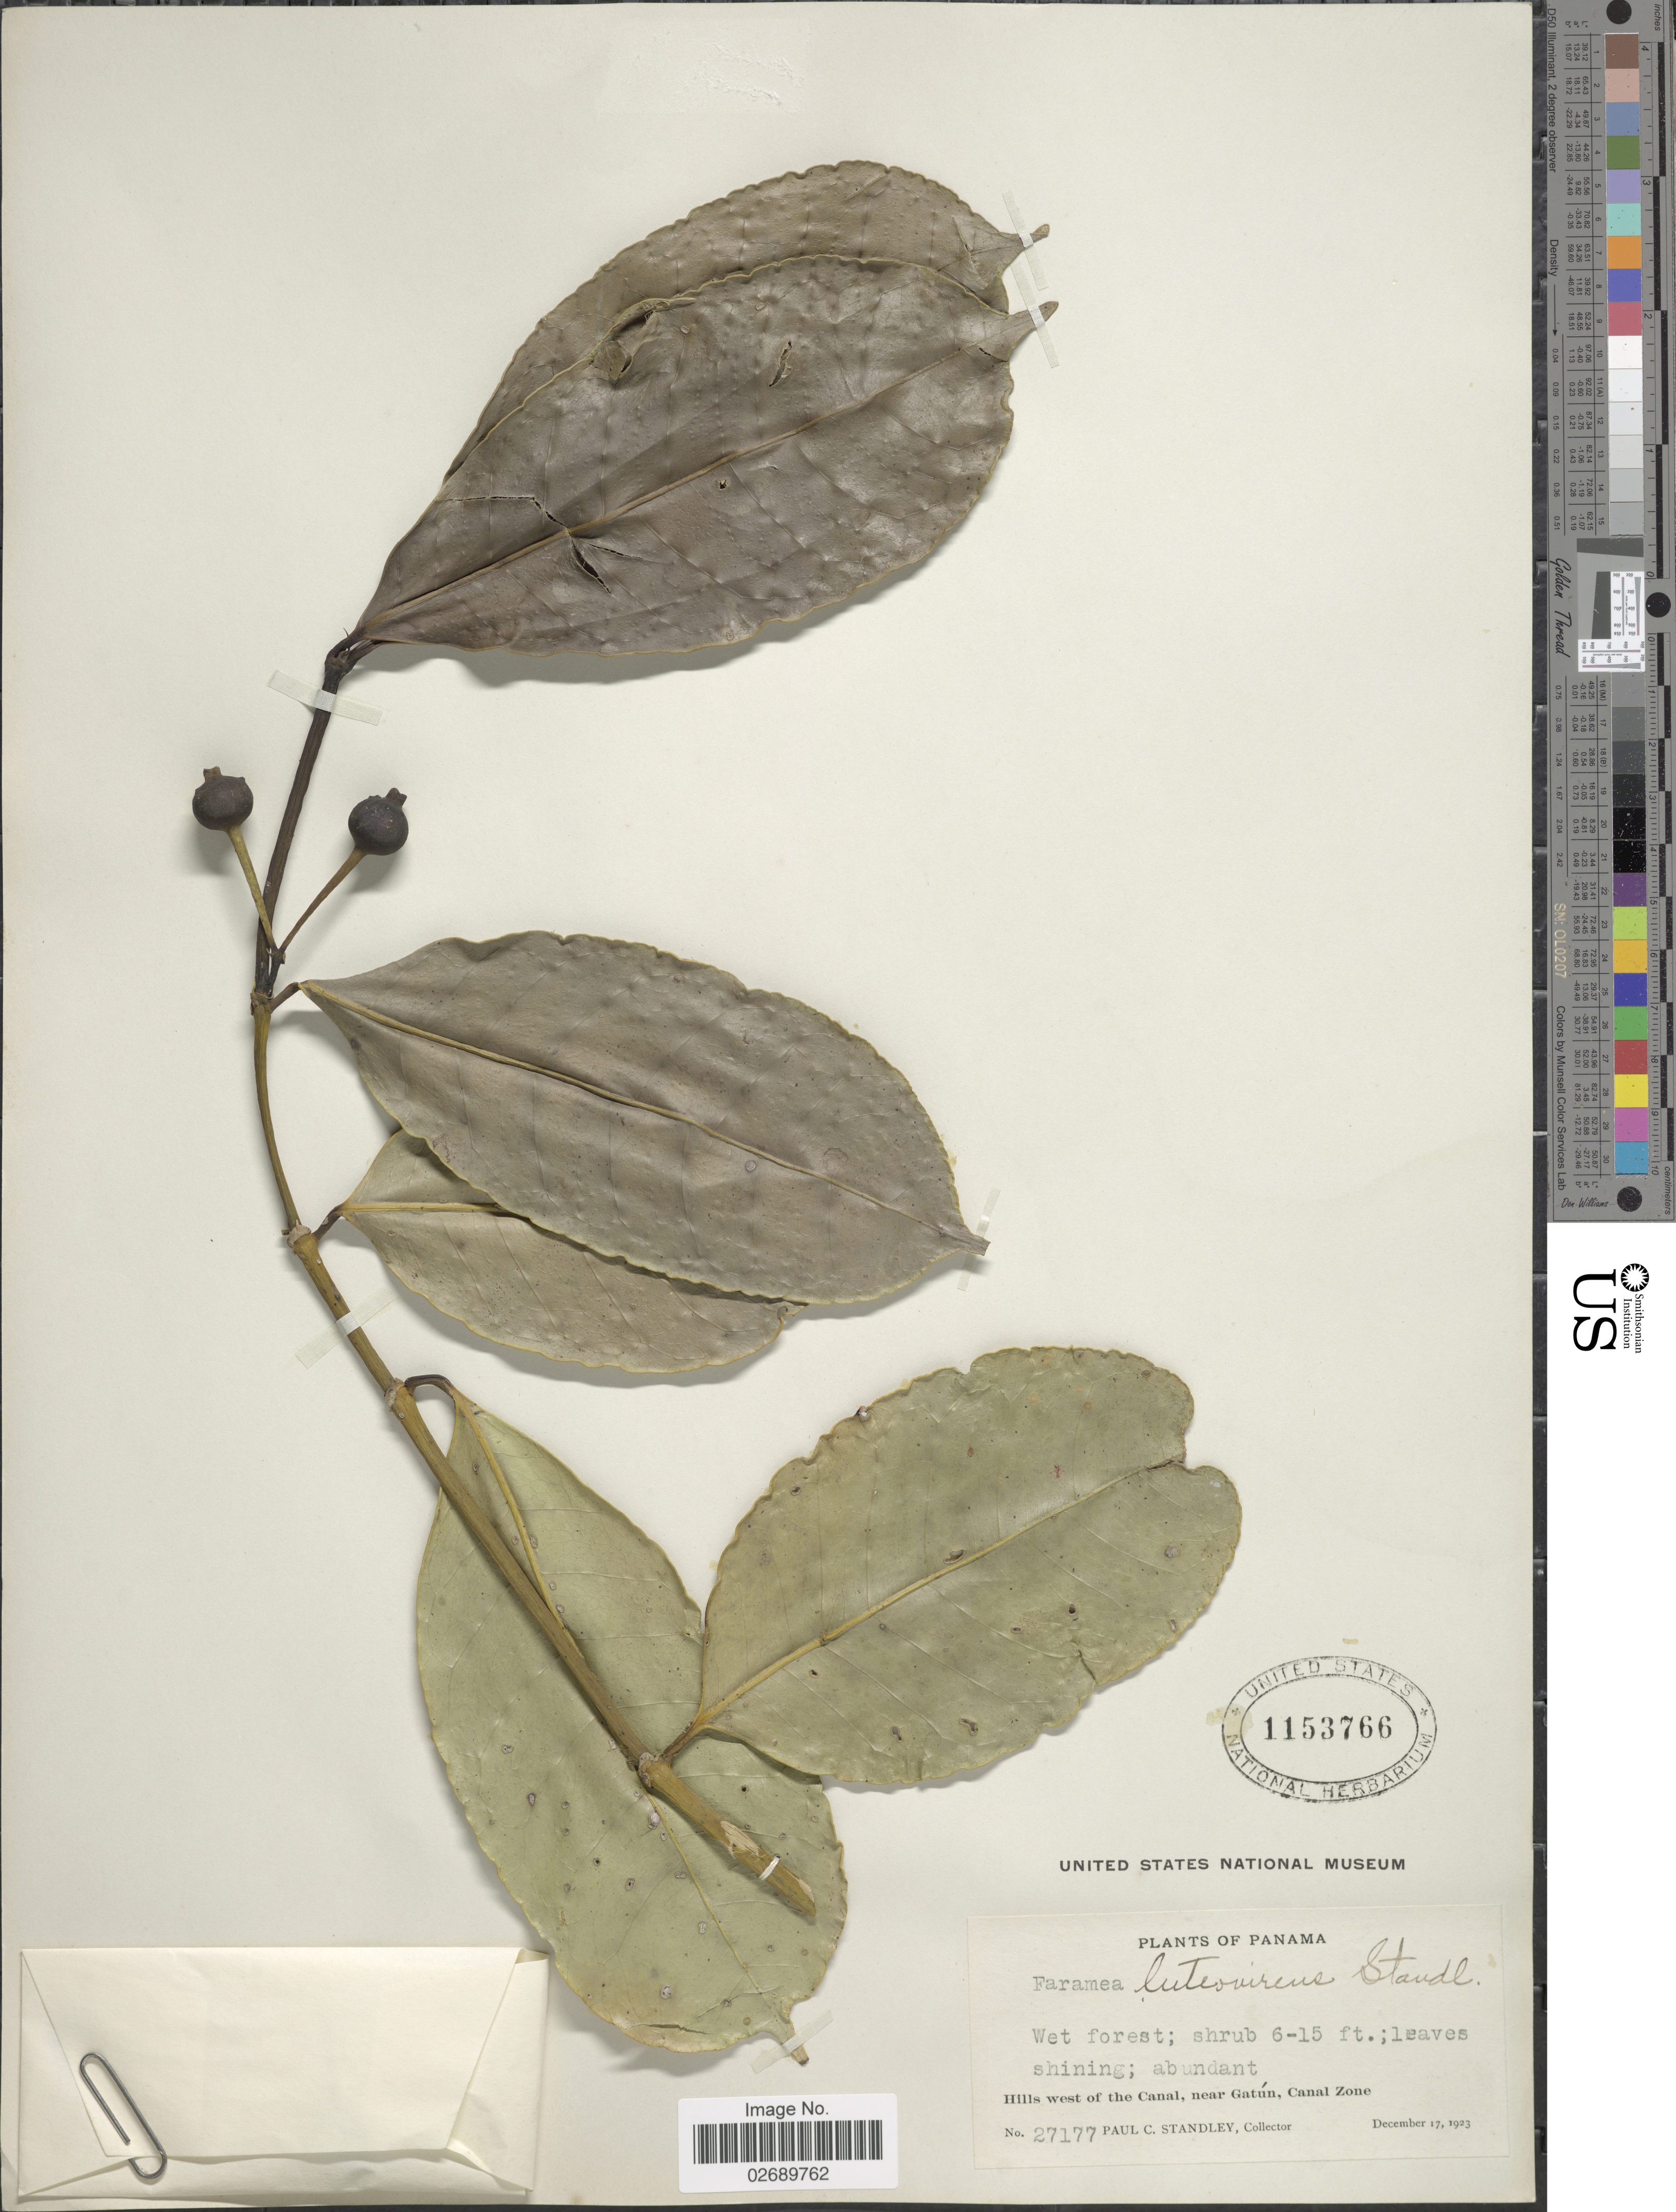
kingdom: Plantae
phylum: Tracheophyta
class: Magnoliopsida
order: Gentianales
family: Rubiaceae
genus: Faramea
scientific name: Faramea luteovirens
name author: Standl.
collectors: P. C. Standley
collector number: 27177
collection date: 1923-12-17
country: Panama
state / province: Colón / Panamá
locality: Hills west of the Canal, near Gatun, Canal Zone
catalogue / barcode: US 1153766